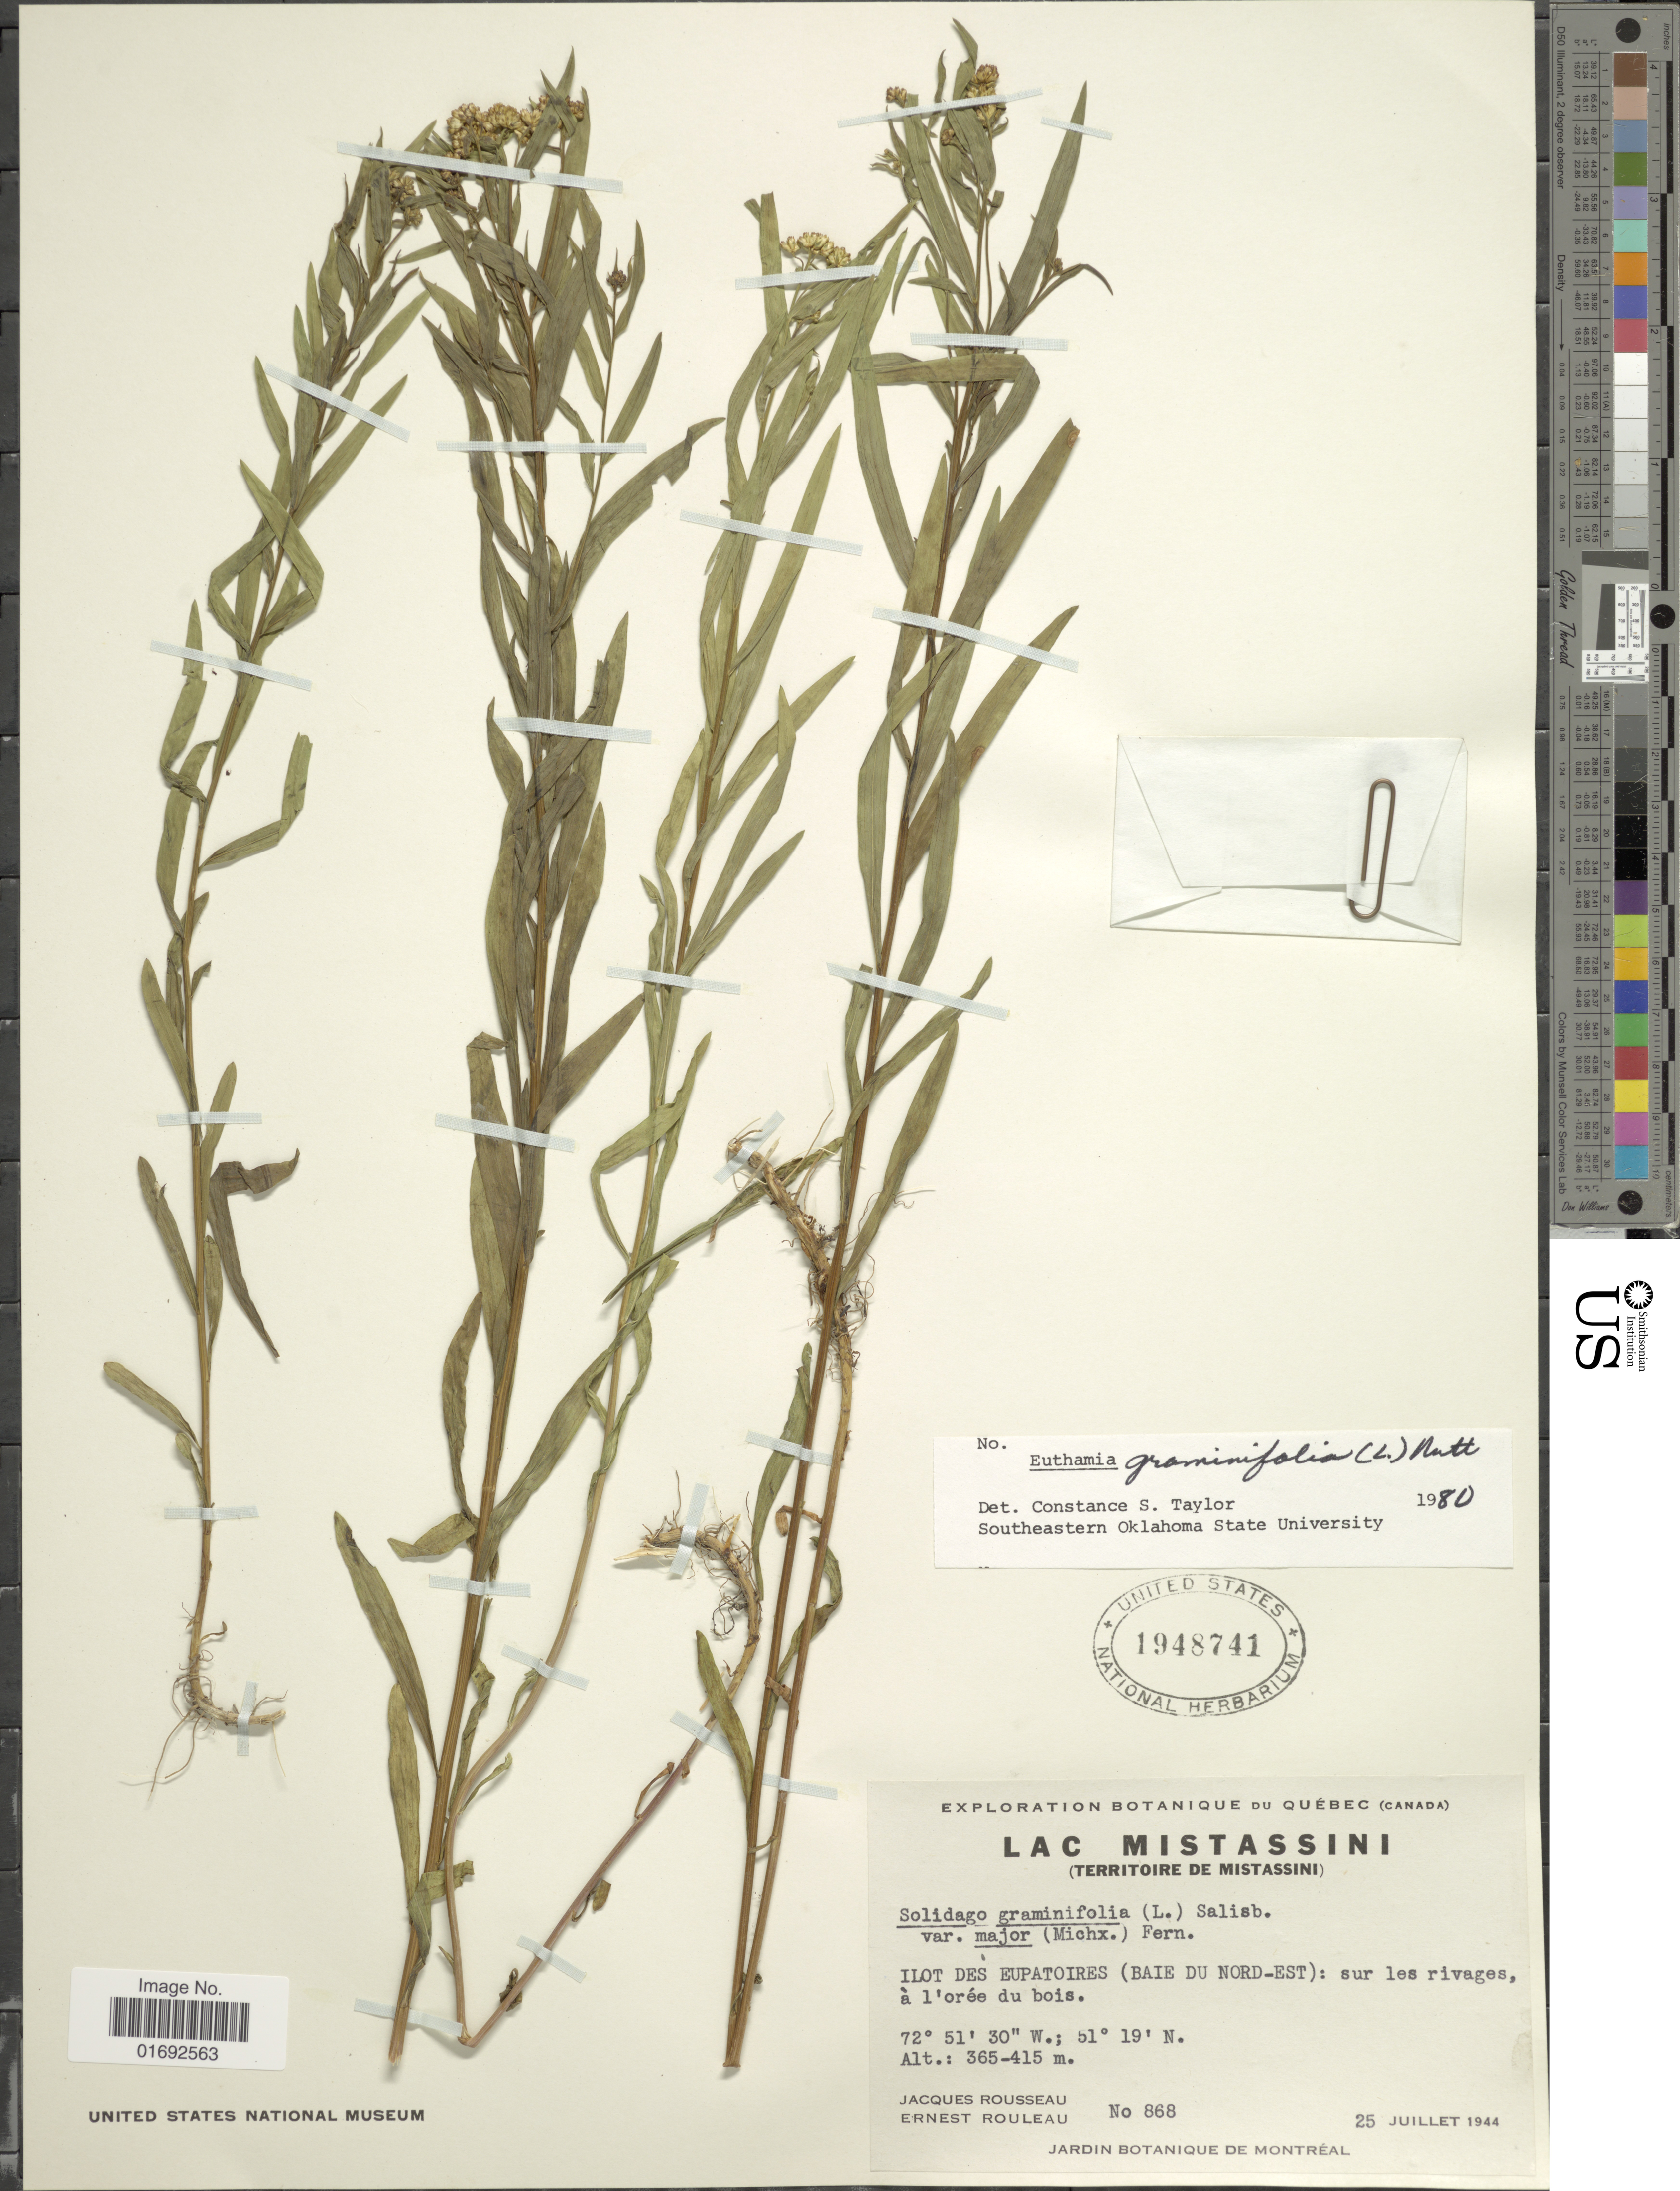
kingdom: Plantae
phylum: Tracheophyta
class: Magnoliopsida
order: Asterales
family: Asteraceae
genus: Euthamia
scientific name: Euthamia graminifolia var. major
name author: (Michx.) Moldenke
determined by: Urbatsch, Lowell E., Curator (LSU), Louisiana State University (UNITED STATES)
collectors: J. Rousseau & E. Rouleau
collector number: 868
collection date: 1944-07-25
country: Canada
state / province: Quebec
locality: Lac Mistassini, Ilot des Eupatoires (Baie du Nord-Est)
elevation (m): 365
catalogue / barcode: US 1948741